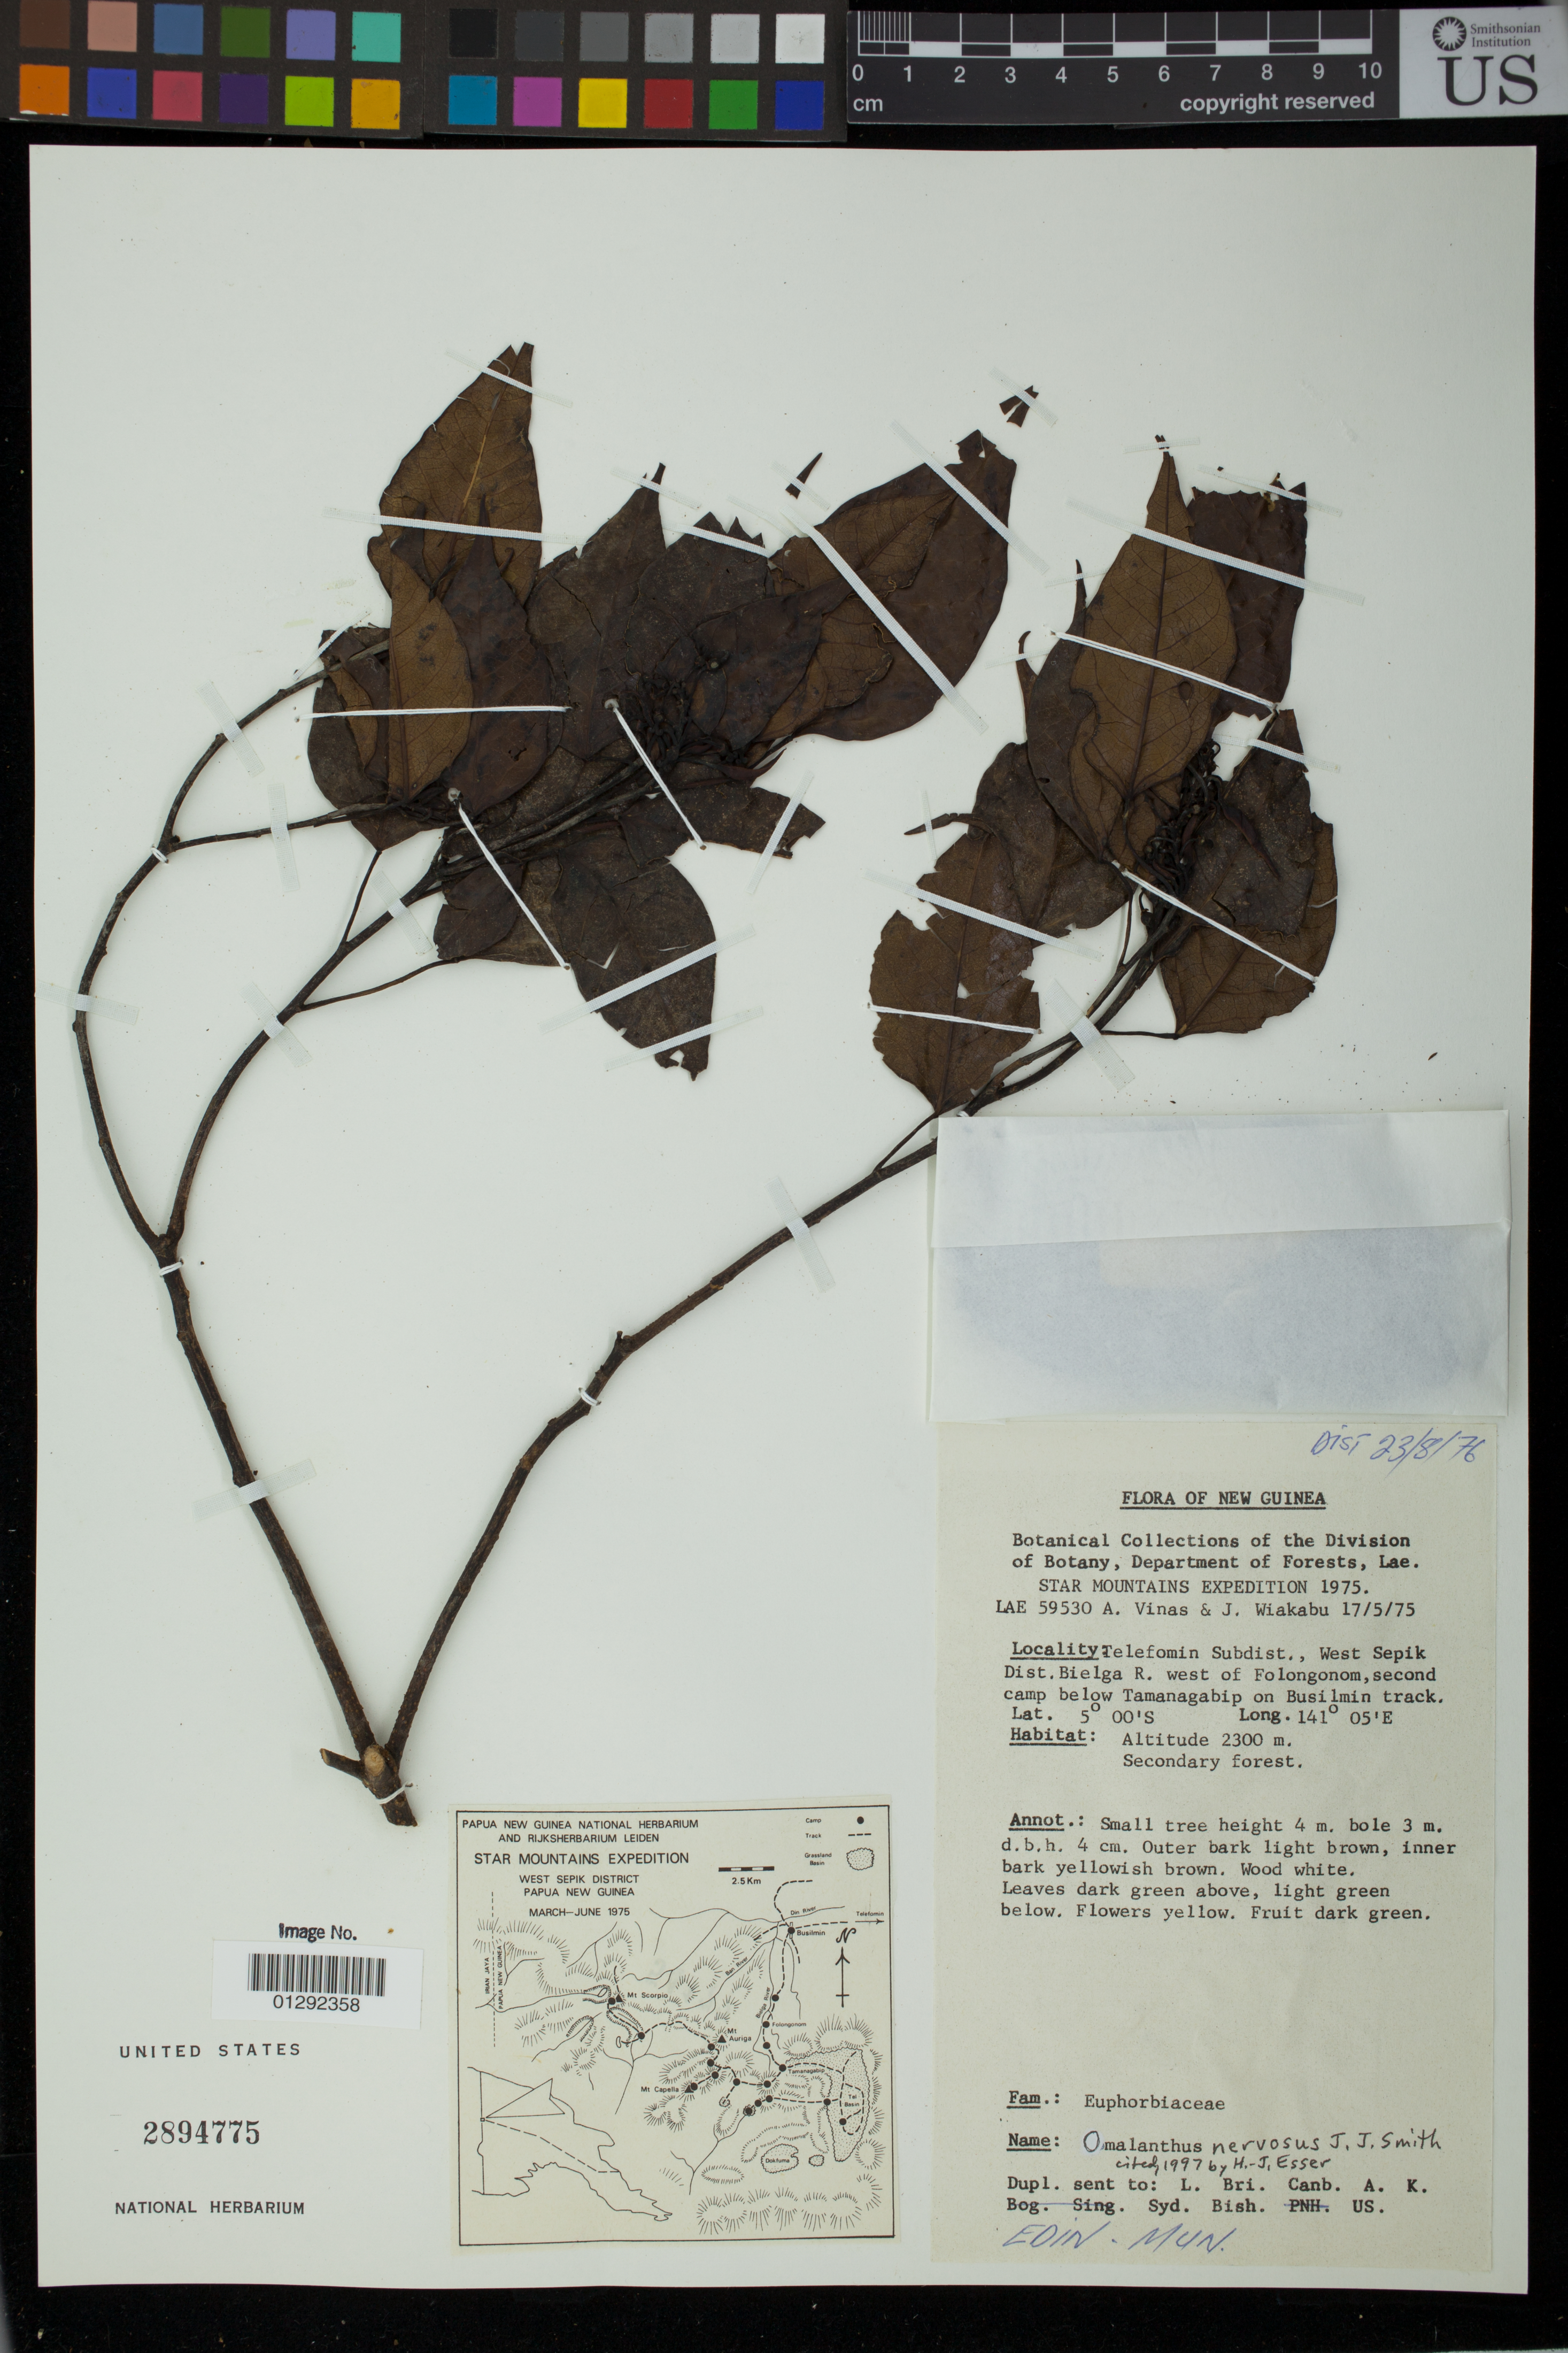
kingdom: Plantae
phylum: Tracheophyta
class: Magnoliopsida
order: Malpighiales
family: Euphorbiaceae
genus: Homalanthus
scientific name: Homalanthus nervosus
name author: J.J. Sm.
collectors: A. Vinas & J. Wiakabu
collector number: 59530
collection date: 1975-05-17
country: Papua New Guinea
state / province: Sandaun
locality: Telefomin Subdist., West Sepik Dist. Bielga R. west of Folongonom, second camp below Tamangabip on Busilmin track.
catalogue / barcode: US 2894775